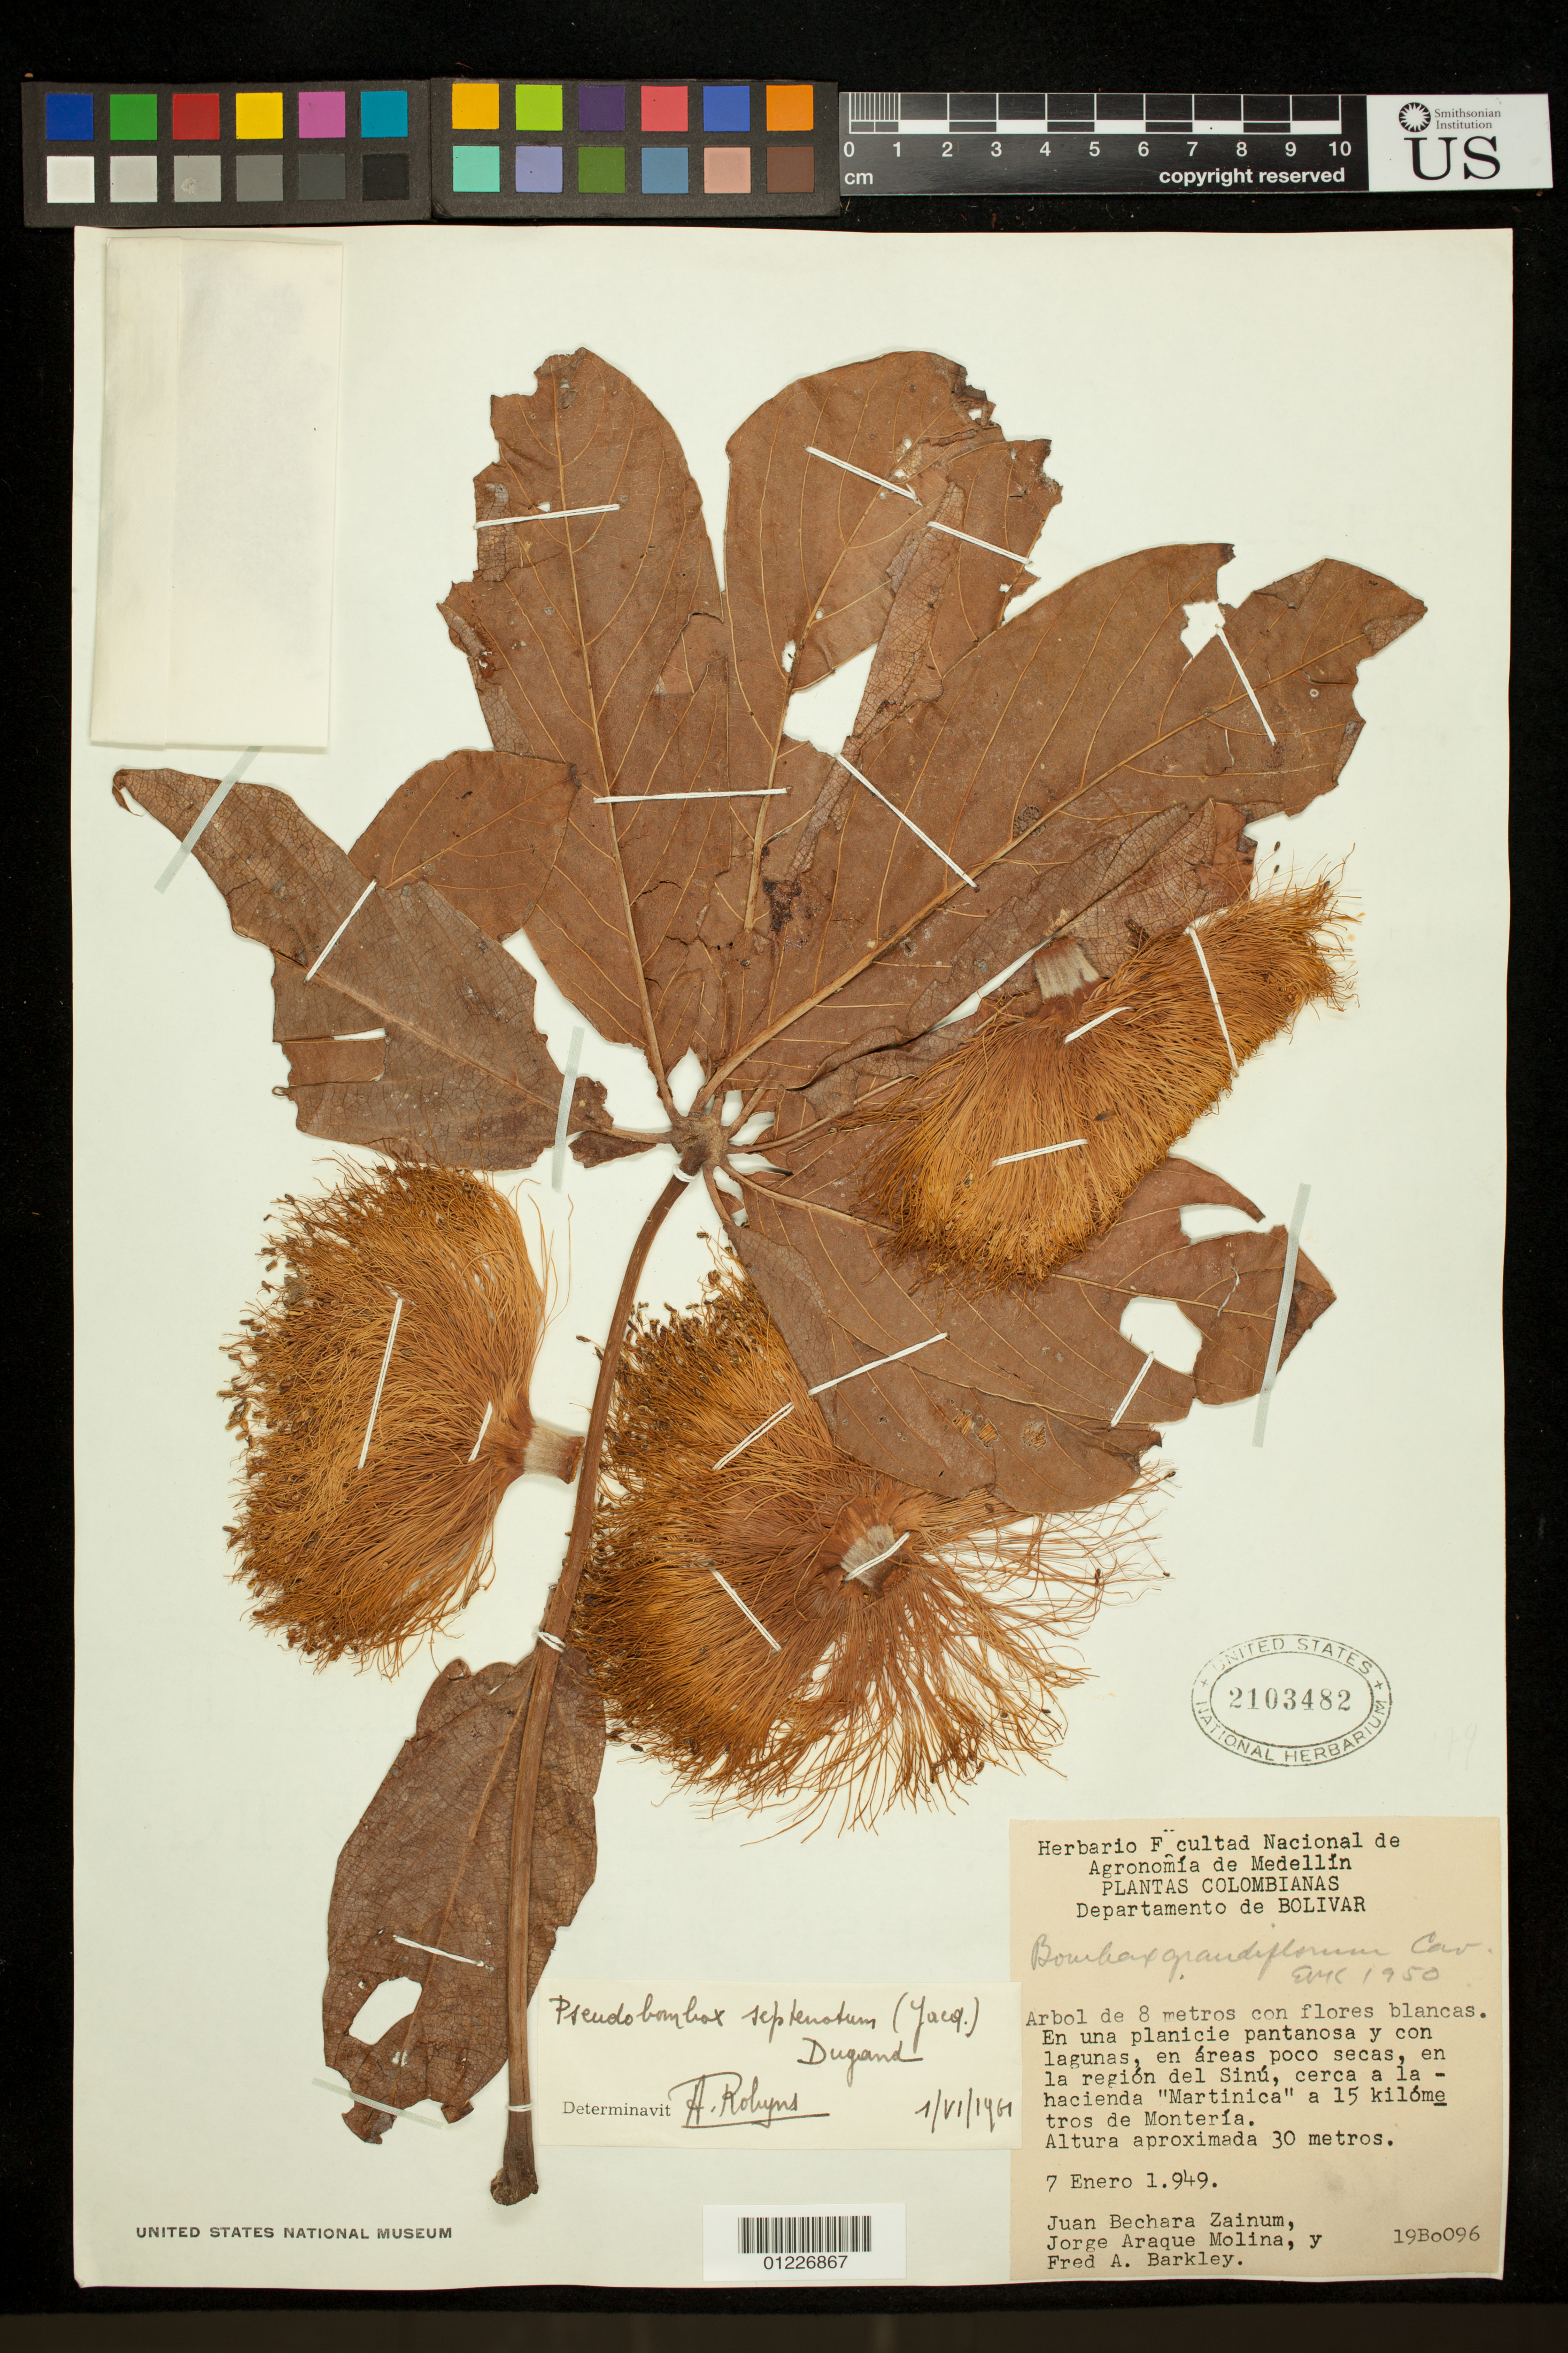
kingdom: Plantae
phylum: Tracheophyta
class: Magnoliopsida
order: Malvales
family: Malvaceae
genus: Pseudobombax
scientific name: Pseudobombax septenatum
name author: (Jacq.) Dugand G.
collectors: J. Zainúm, J. Araque Molina & F. A. Barkley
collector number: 19Bo096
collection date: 1949-01-07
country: Colombia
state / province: Bolívar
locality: la region del Sinu, cerca a la -- hacienda "Martinica" a 15 kilometros de Monteria.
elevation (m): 30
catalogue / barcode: US 2103482